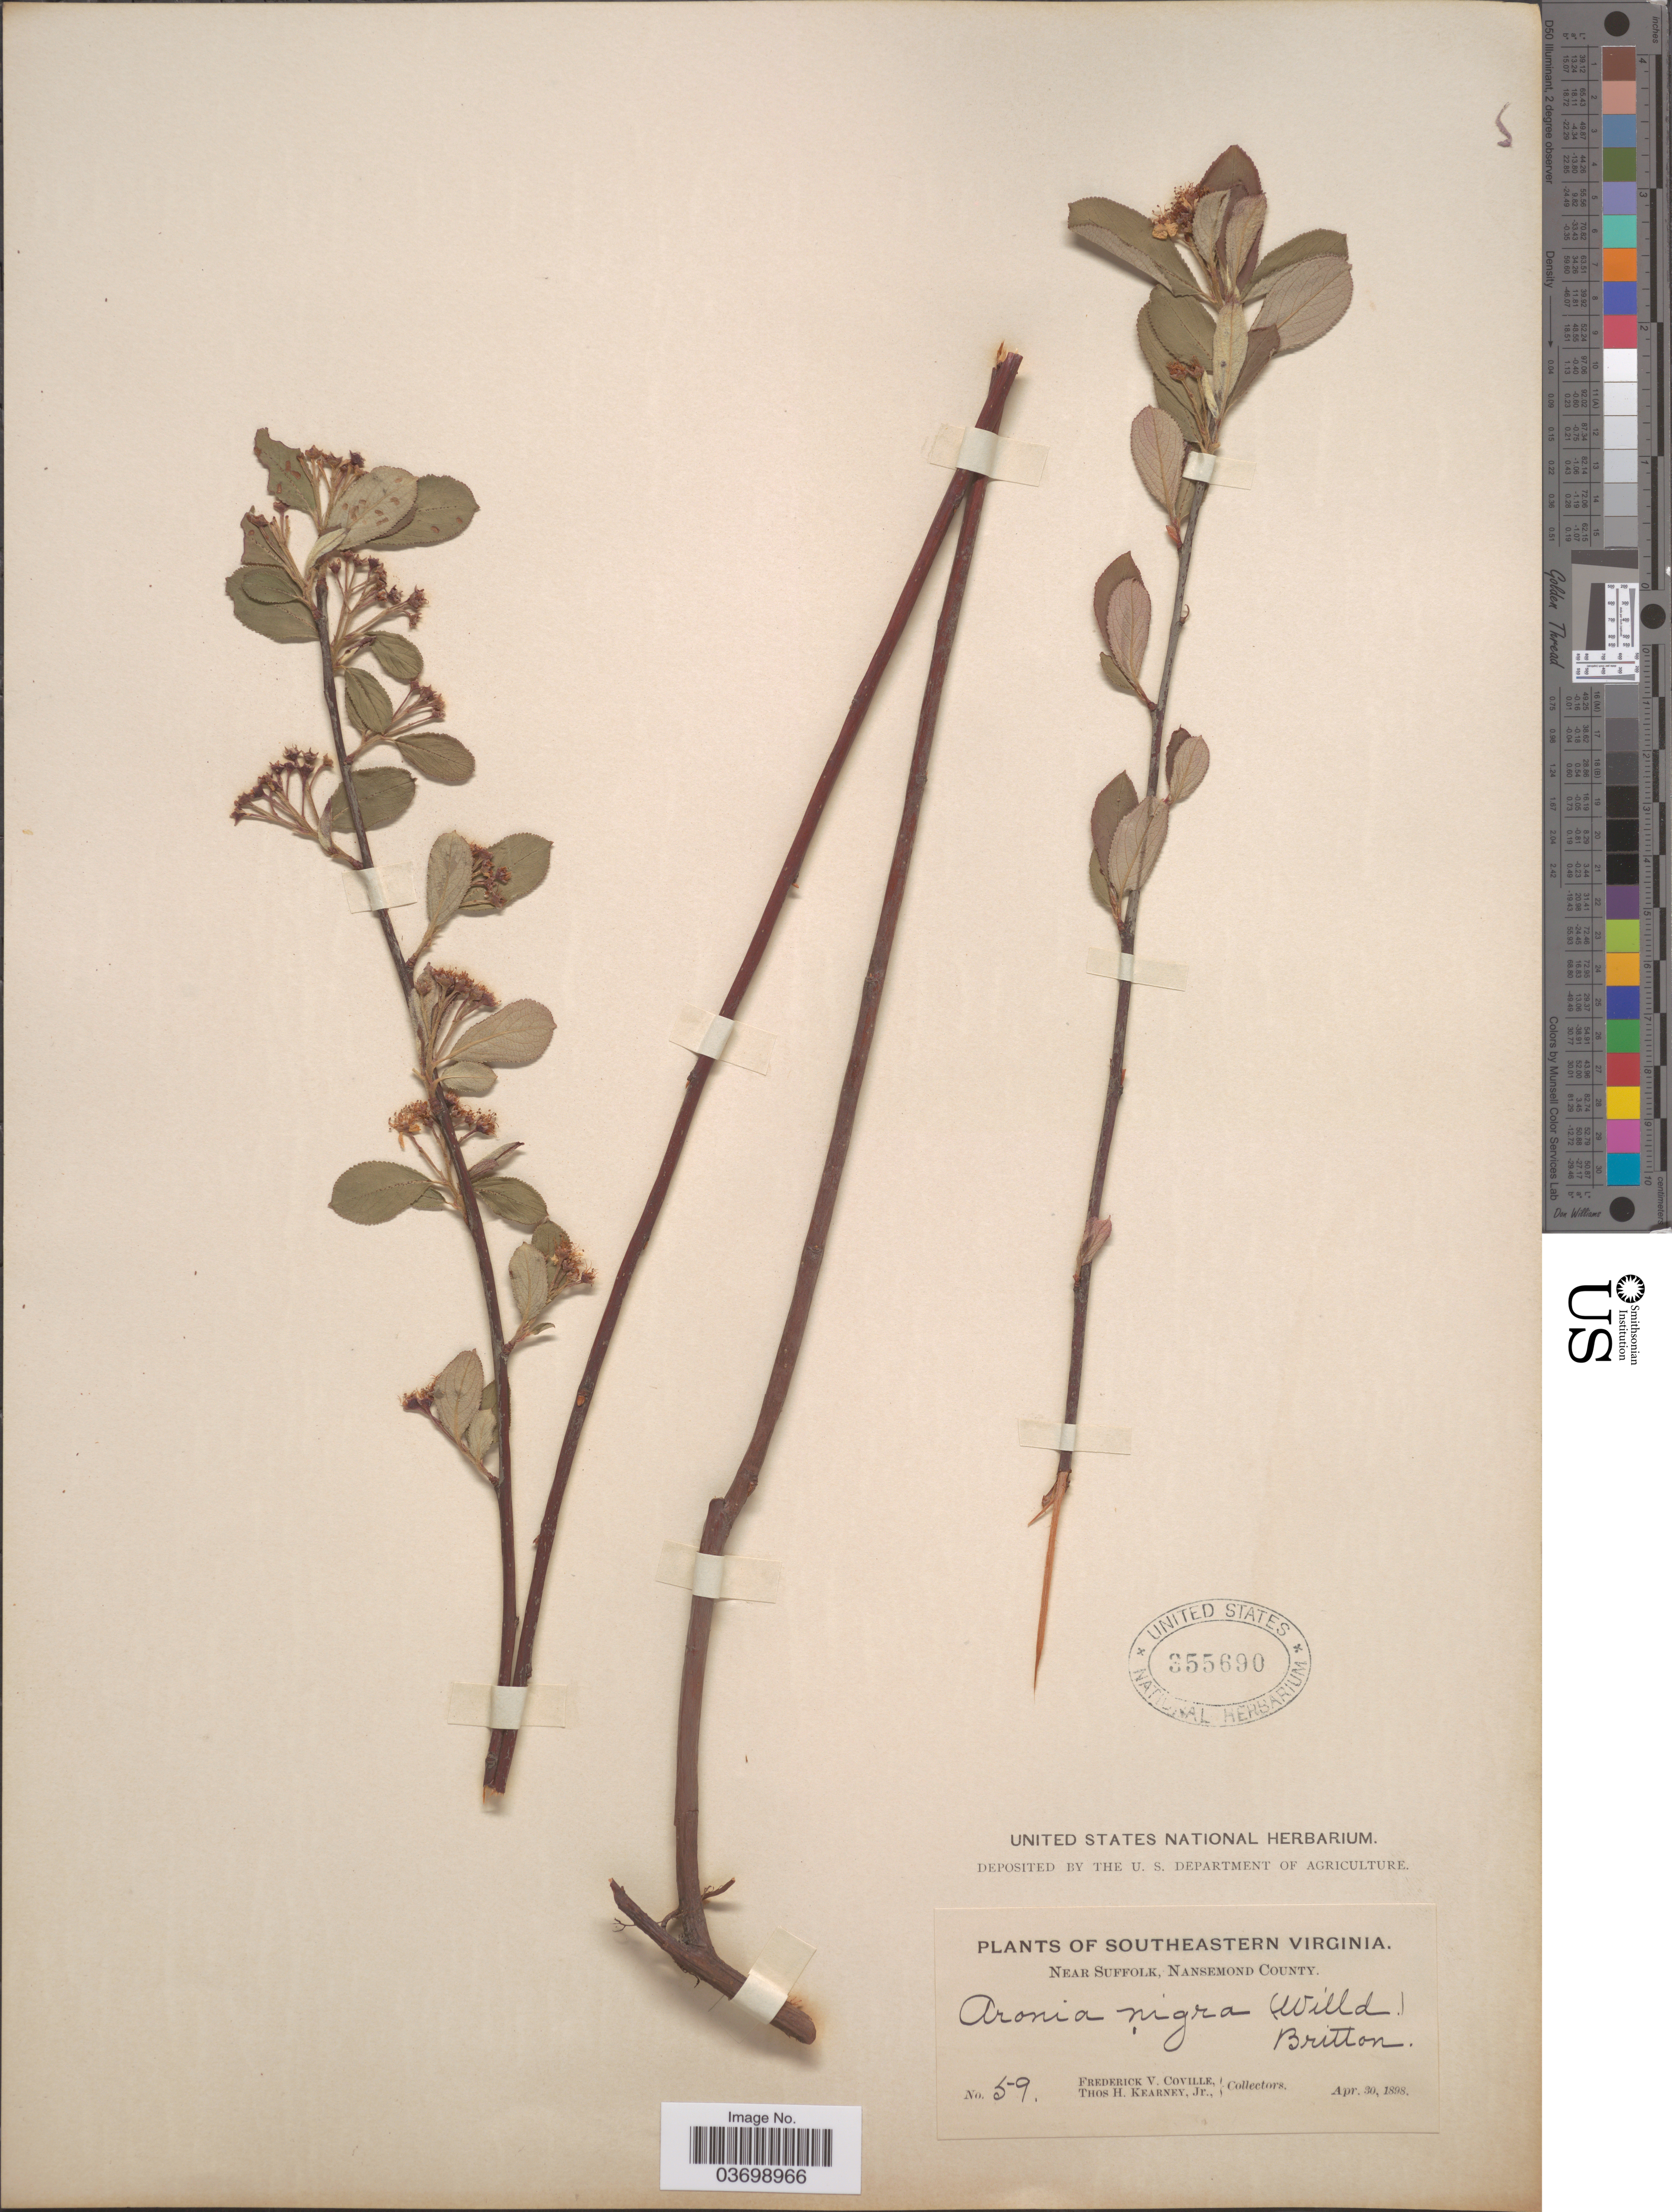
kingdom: Plantae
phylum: Tracheophyta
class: Magnoliopsida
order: Rosales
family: Rosaceae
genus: Aronia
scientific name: Aronia arbutifolia f. glabra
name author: (Elliott) Uttal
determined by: Strong, M. T., (US), Smithsonian Institution - National Museum of Natural History (UNITED STATES)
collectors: F. V. Coville & T. H. Kearney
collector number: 59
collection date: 1898-04-30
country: United States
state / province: Virginia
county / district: City of Suffolk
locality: Southeastern Virginia. Near Suffolk, Nansemond County.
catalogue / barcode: US 355690